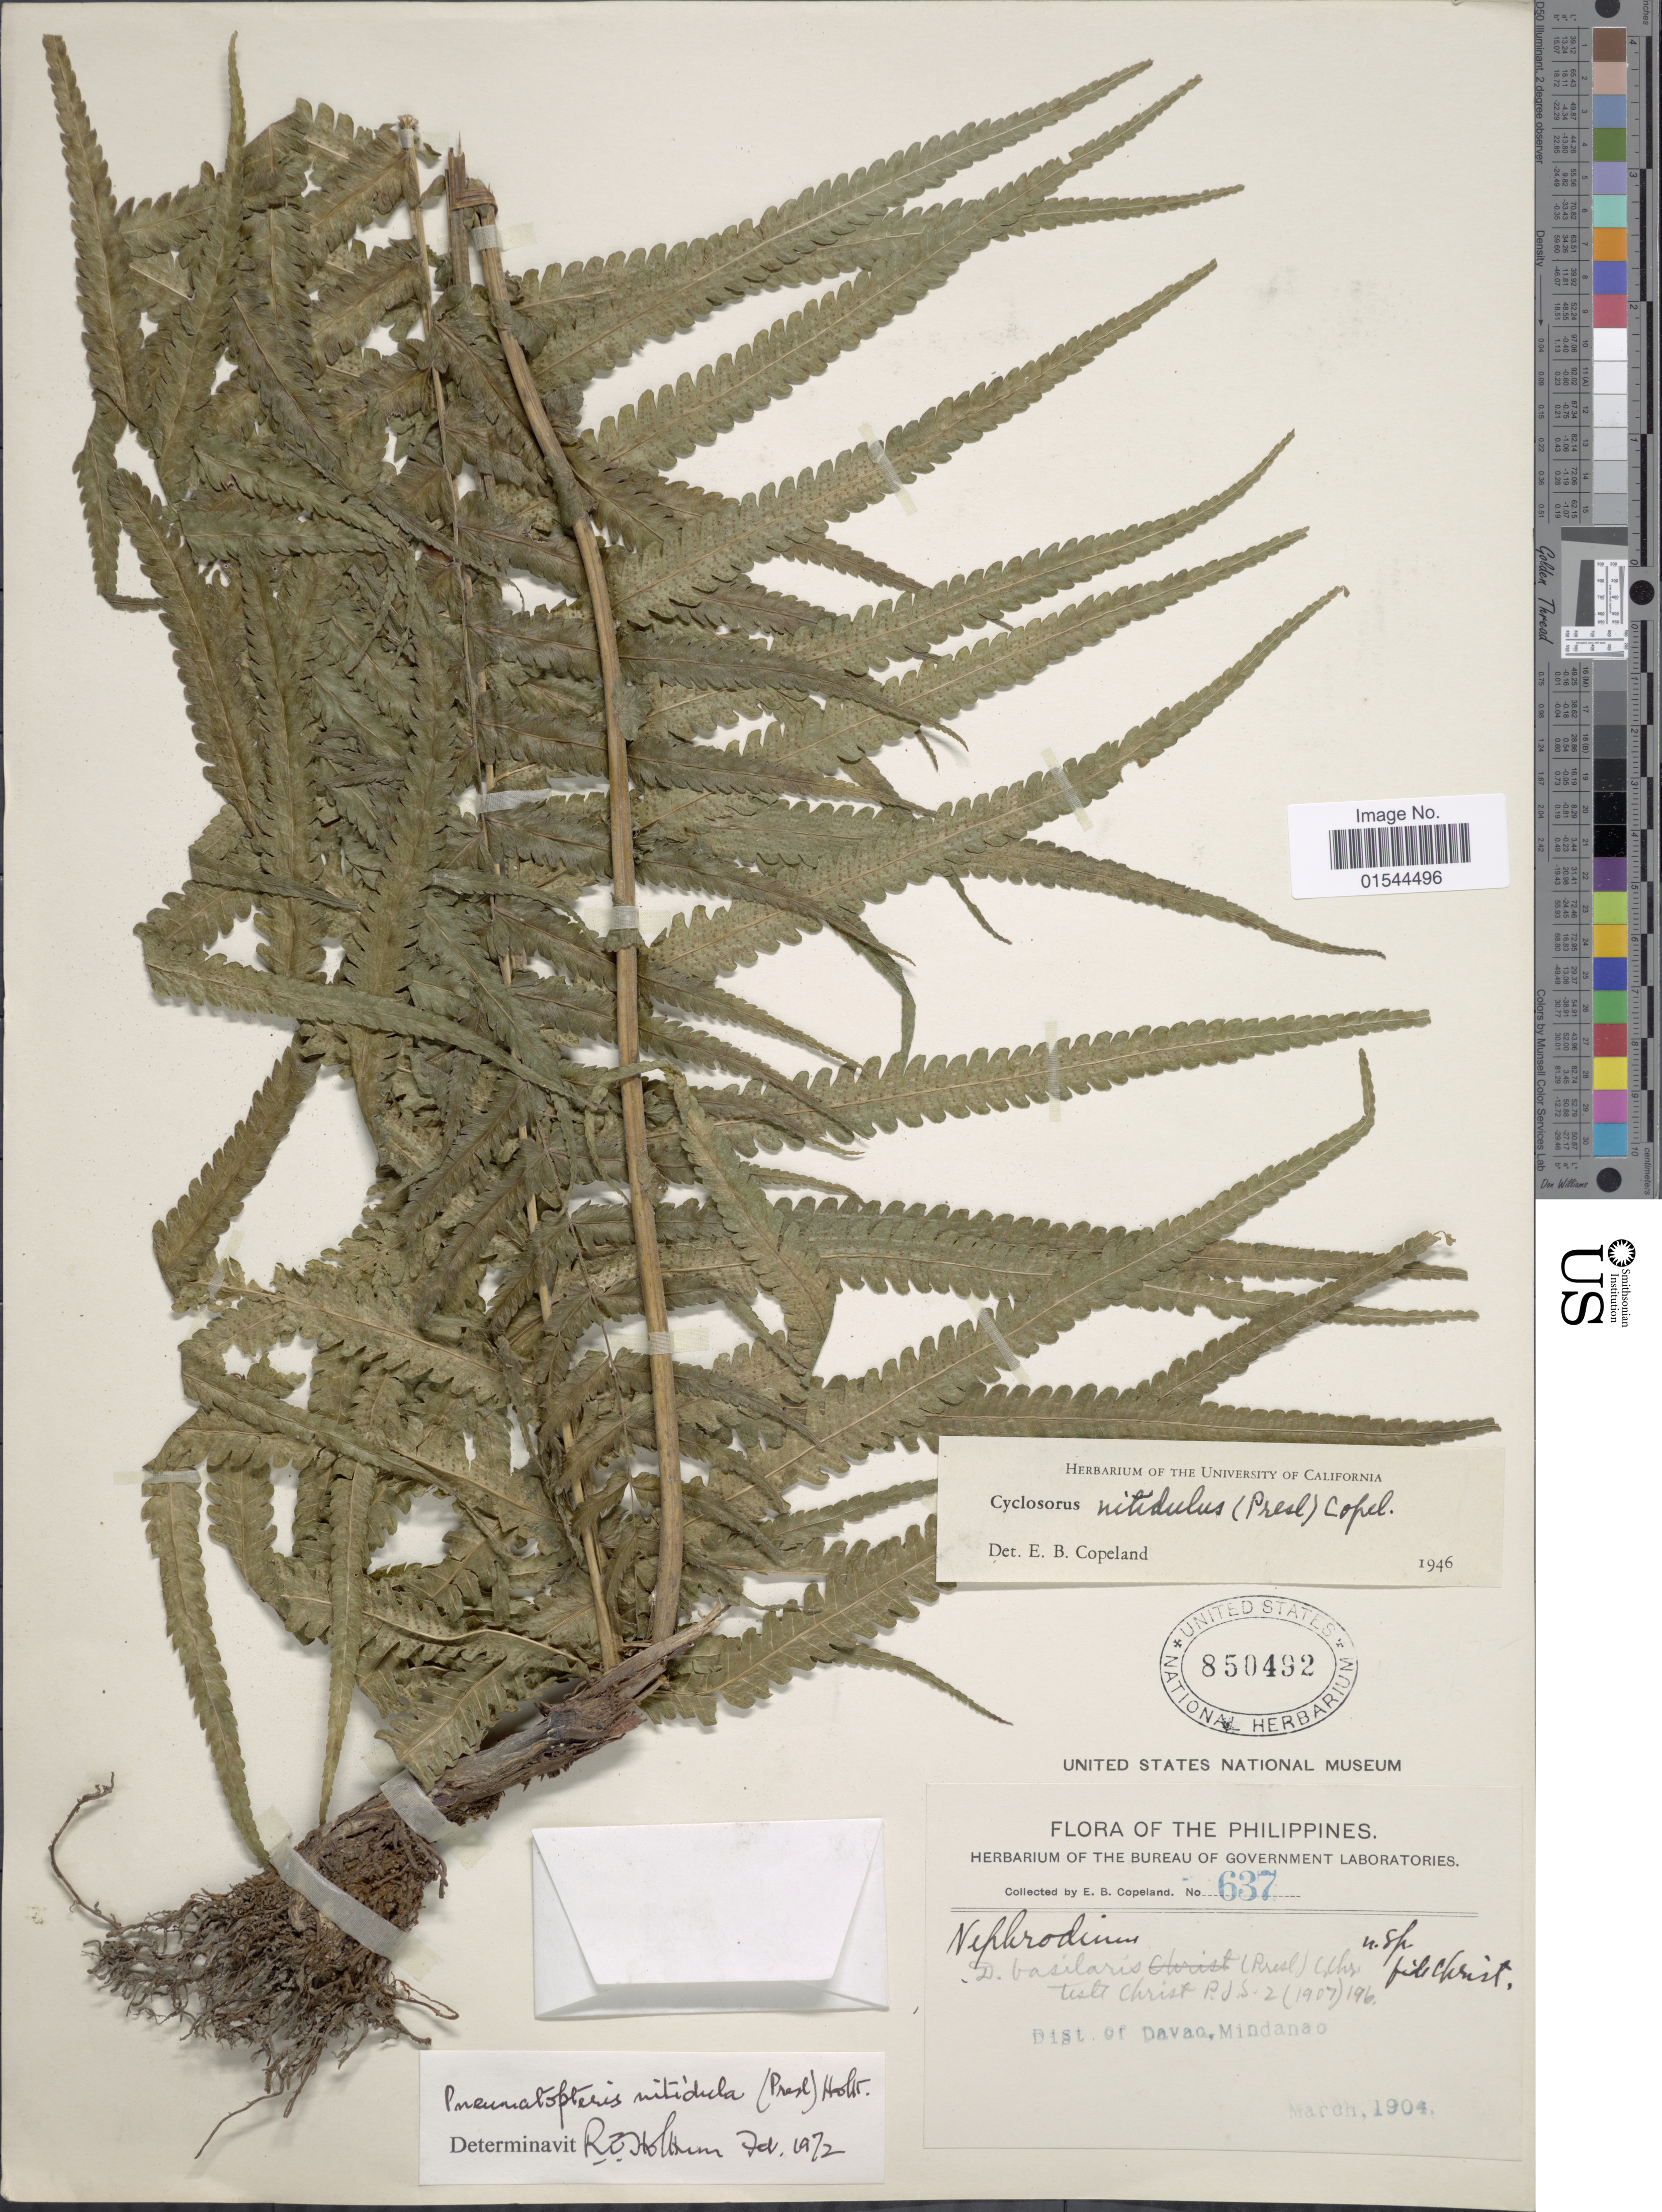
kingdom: Plantae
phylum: Tracheophyta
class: Polypodiopsida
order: Polypodiales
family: Thelypteridaceae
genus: Pneumatopteris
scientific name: Pneumatopteris nitidula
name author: (C. Presl) Holttum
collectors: E. B. Copeland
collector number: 637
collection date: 1904-03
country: Philippines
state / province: Davao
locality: Dist. of Davao, Mindanao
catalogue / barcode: US 850492